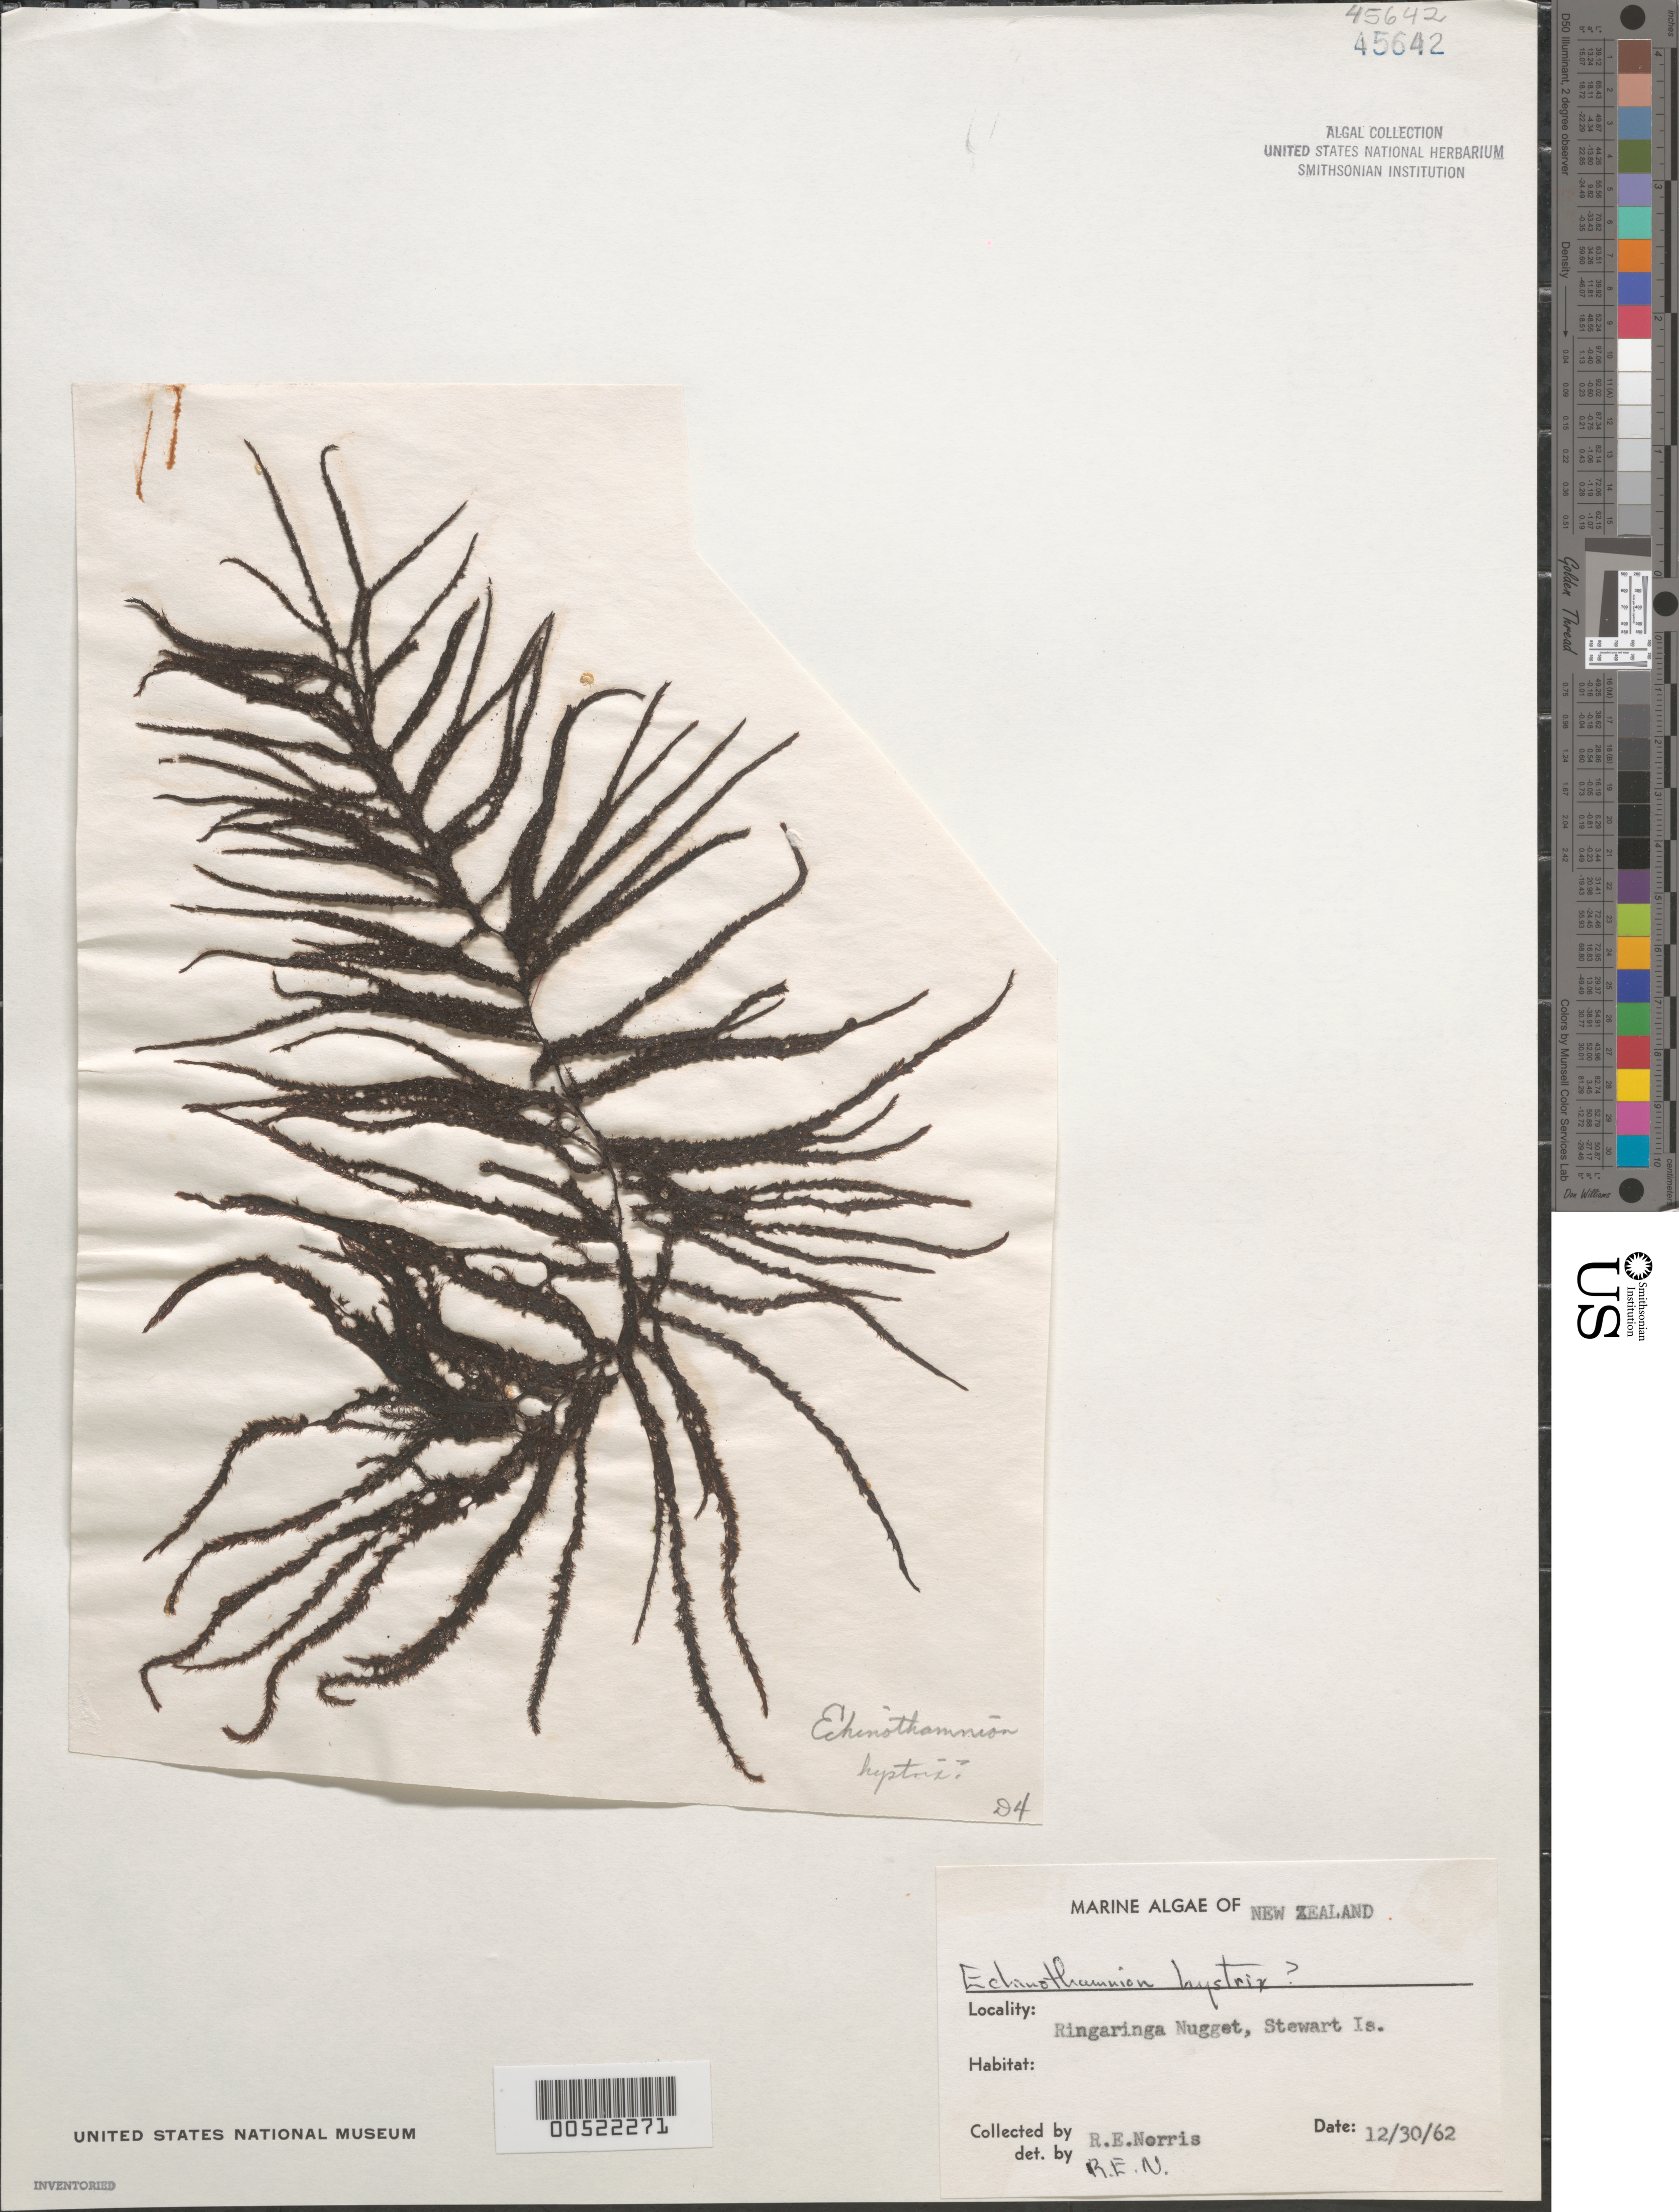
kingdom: Plantae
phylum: Rhodophyta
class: Florideophyceae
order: Ceramiales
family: Rhodomelaceae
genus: Eutrichosiphonia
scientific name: Eutrichosiphonia paniculata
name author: (Mont.) D.E.Bustamante & T.O. Cho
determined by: Norris, R. E.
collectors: R. E. Norris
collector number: D4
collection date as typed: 30 Dec 1962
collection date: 1962-12-30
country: New Zealand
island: Stewart Island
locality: Ringaringa Nugget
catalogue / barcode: US 45642